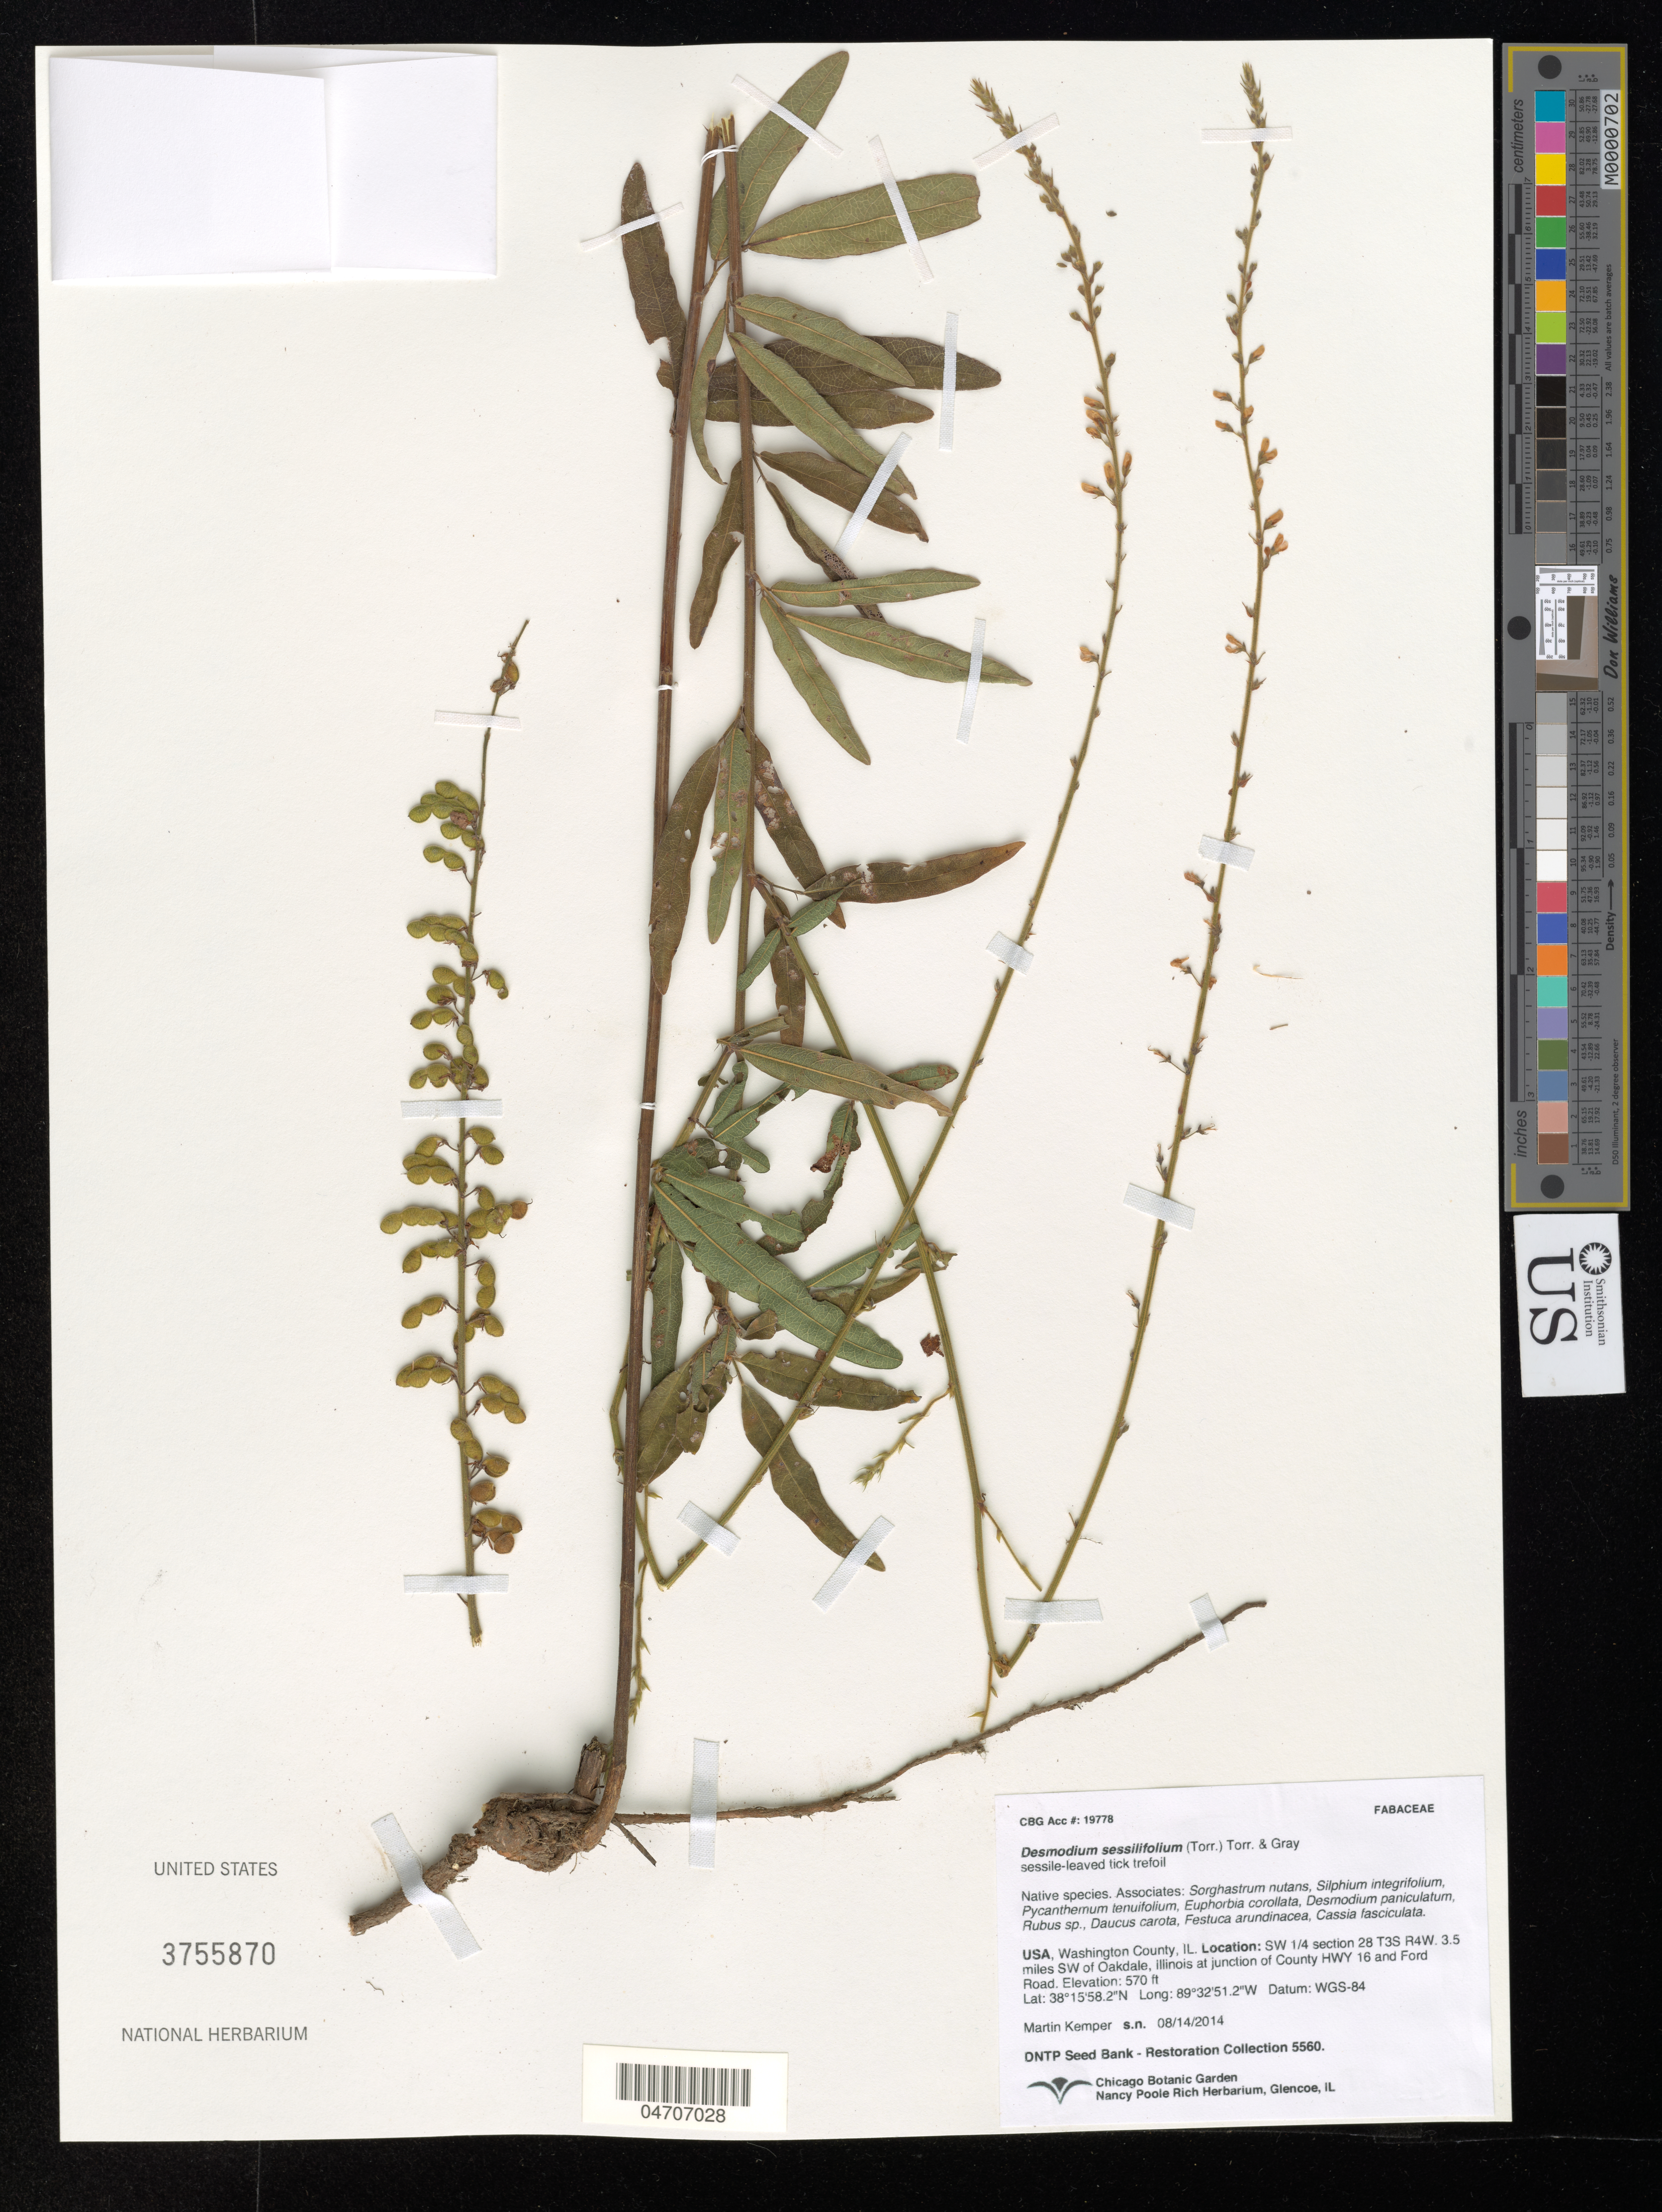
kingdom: Plantae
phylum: Tracheophyta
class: Magnoliopsida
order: Fabales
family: Fabaceae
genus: Desmodium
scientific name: Desmodium sessilifolium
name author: Torr. & A. Gray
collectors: M. Kemper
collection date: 2014-08-14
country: United States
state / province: Illinois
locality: Washington County. SW 1/4 section 28 T3S R4W. 3.5 miles SW of Oakdale, Illinois at junction of County HWY 16 and Ford Road.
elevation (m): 174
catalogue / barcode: US 3755870